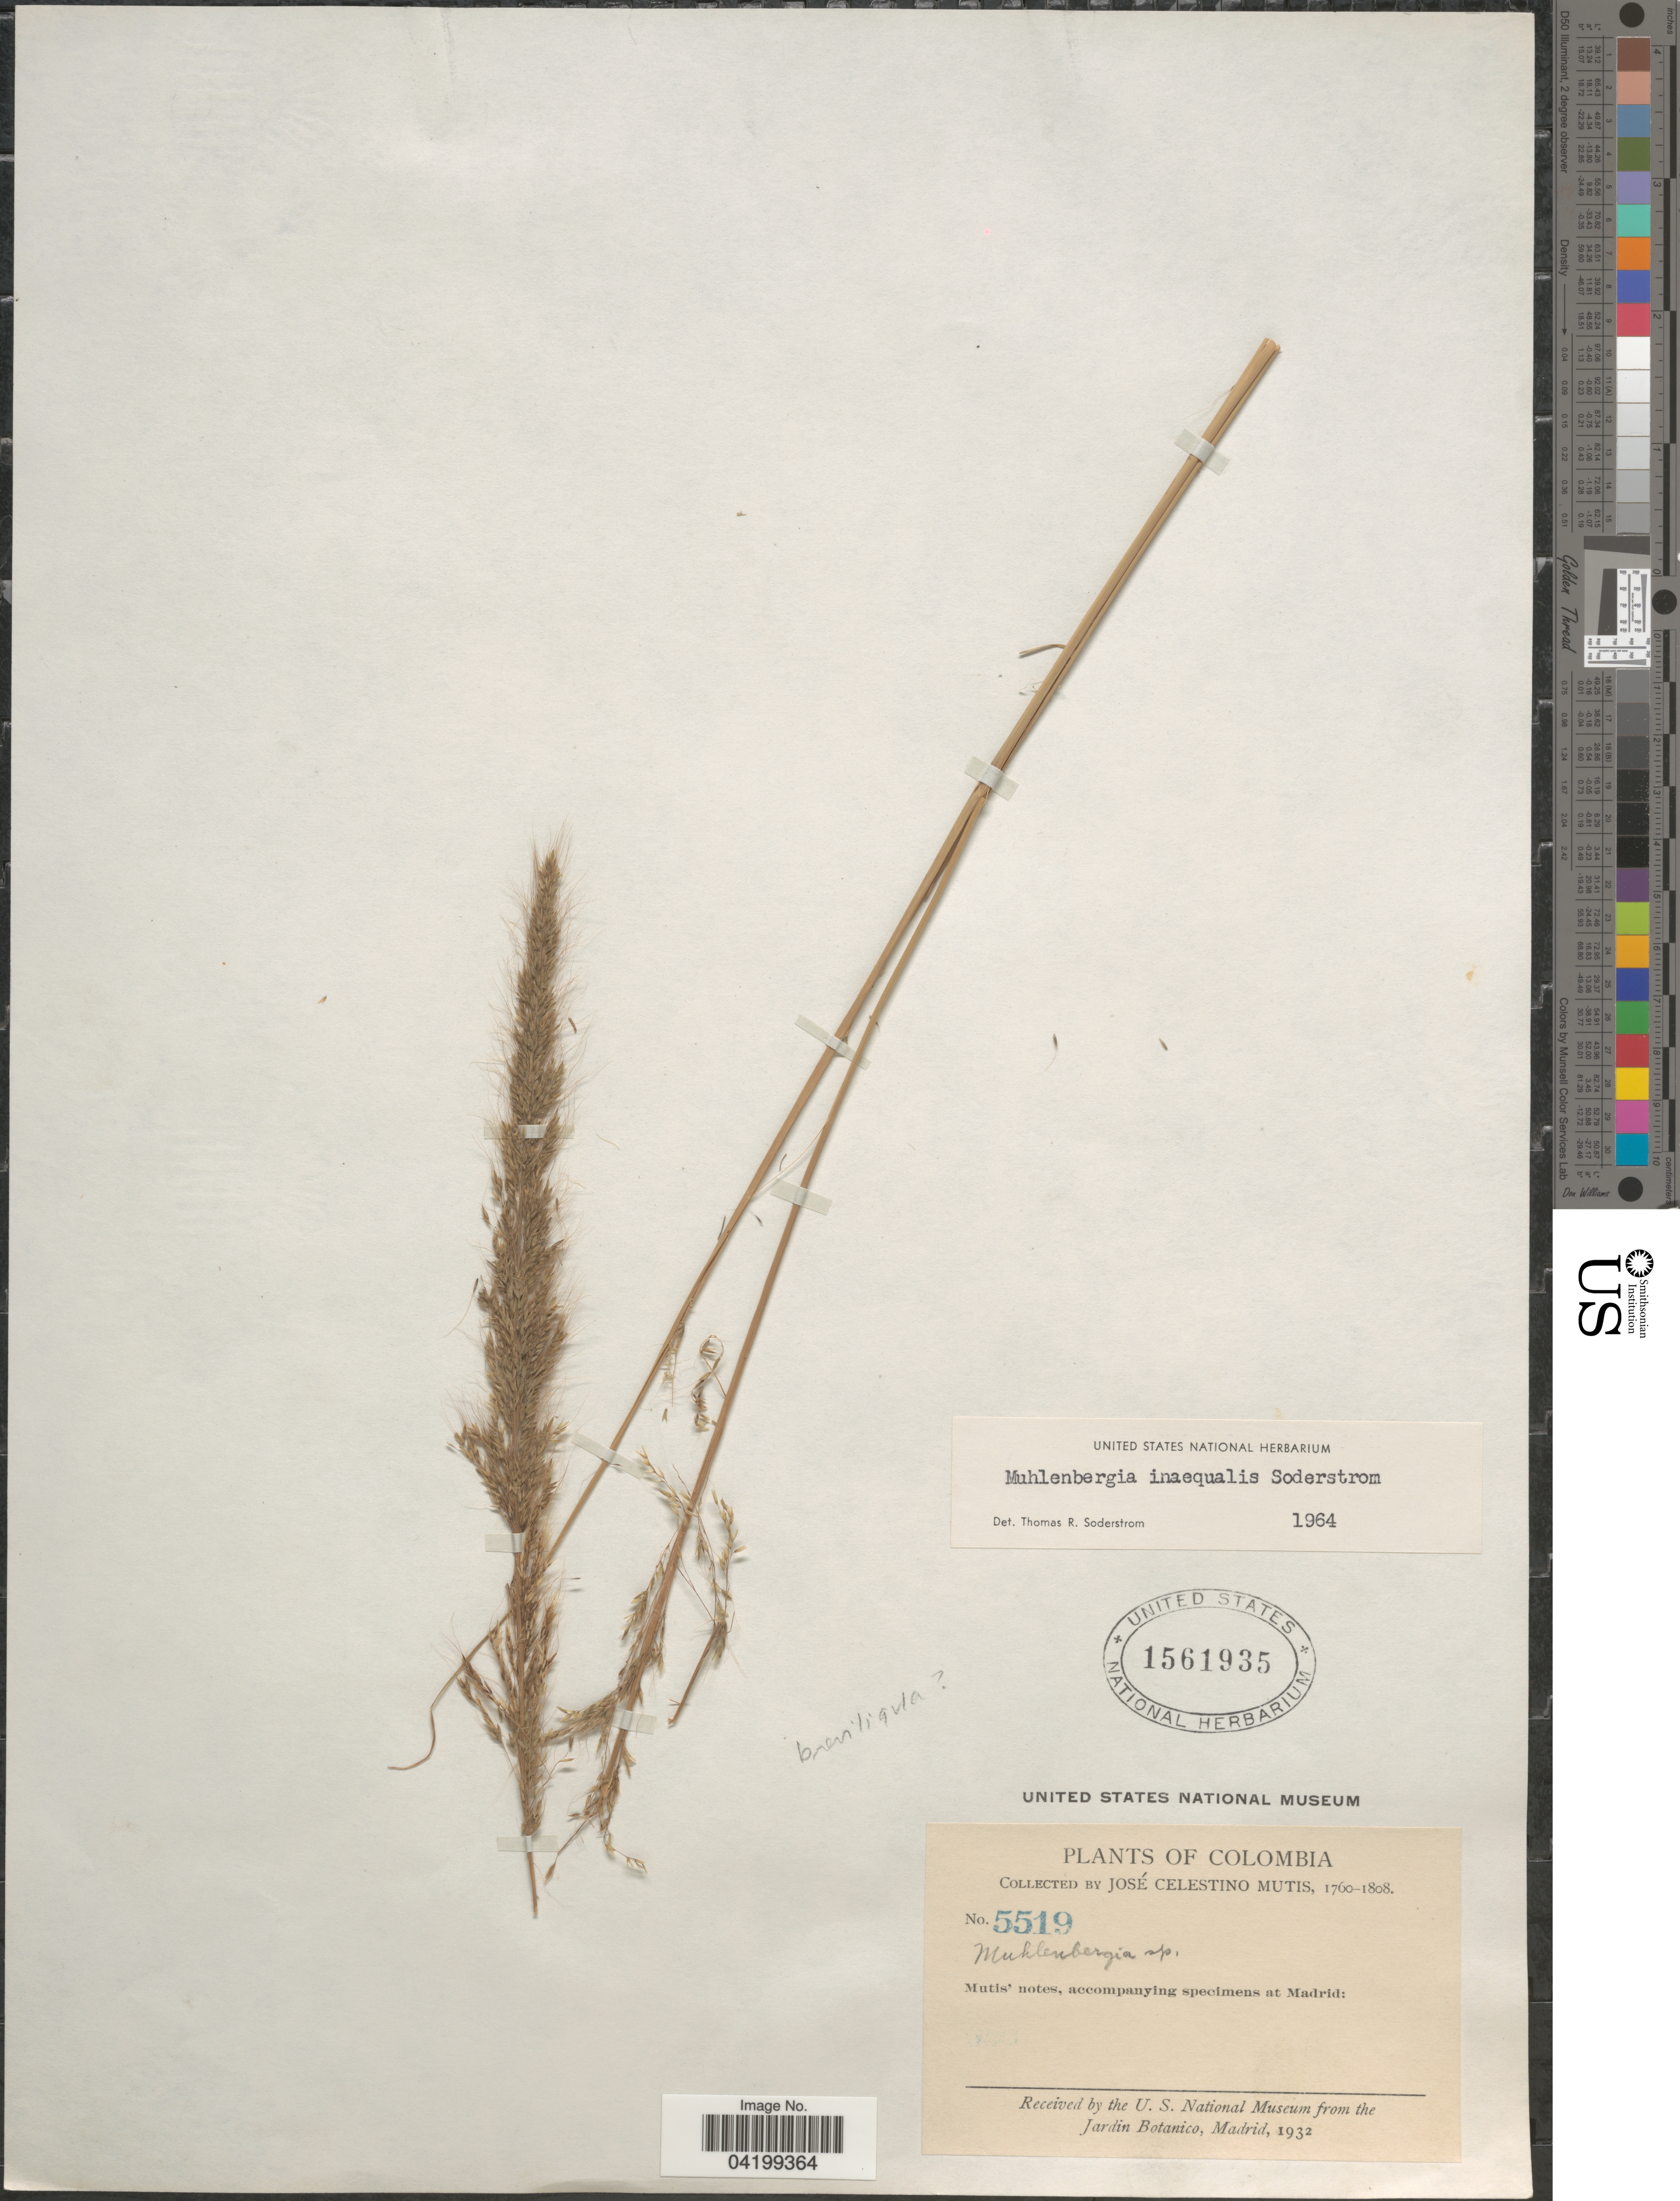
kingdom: Plantae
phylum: Tracheophyta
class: Liliopsida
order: Poales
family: Poaceae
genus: Muhlenbergia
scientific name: Muhlenbergia inaequalis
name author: Soderstr.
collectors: J. C. B. Mutis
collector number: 5519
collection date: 1760/1808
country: Colombia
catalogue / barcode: US 1561935